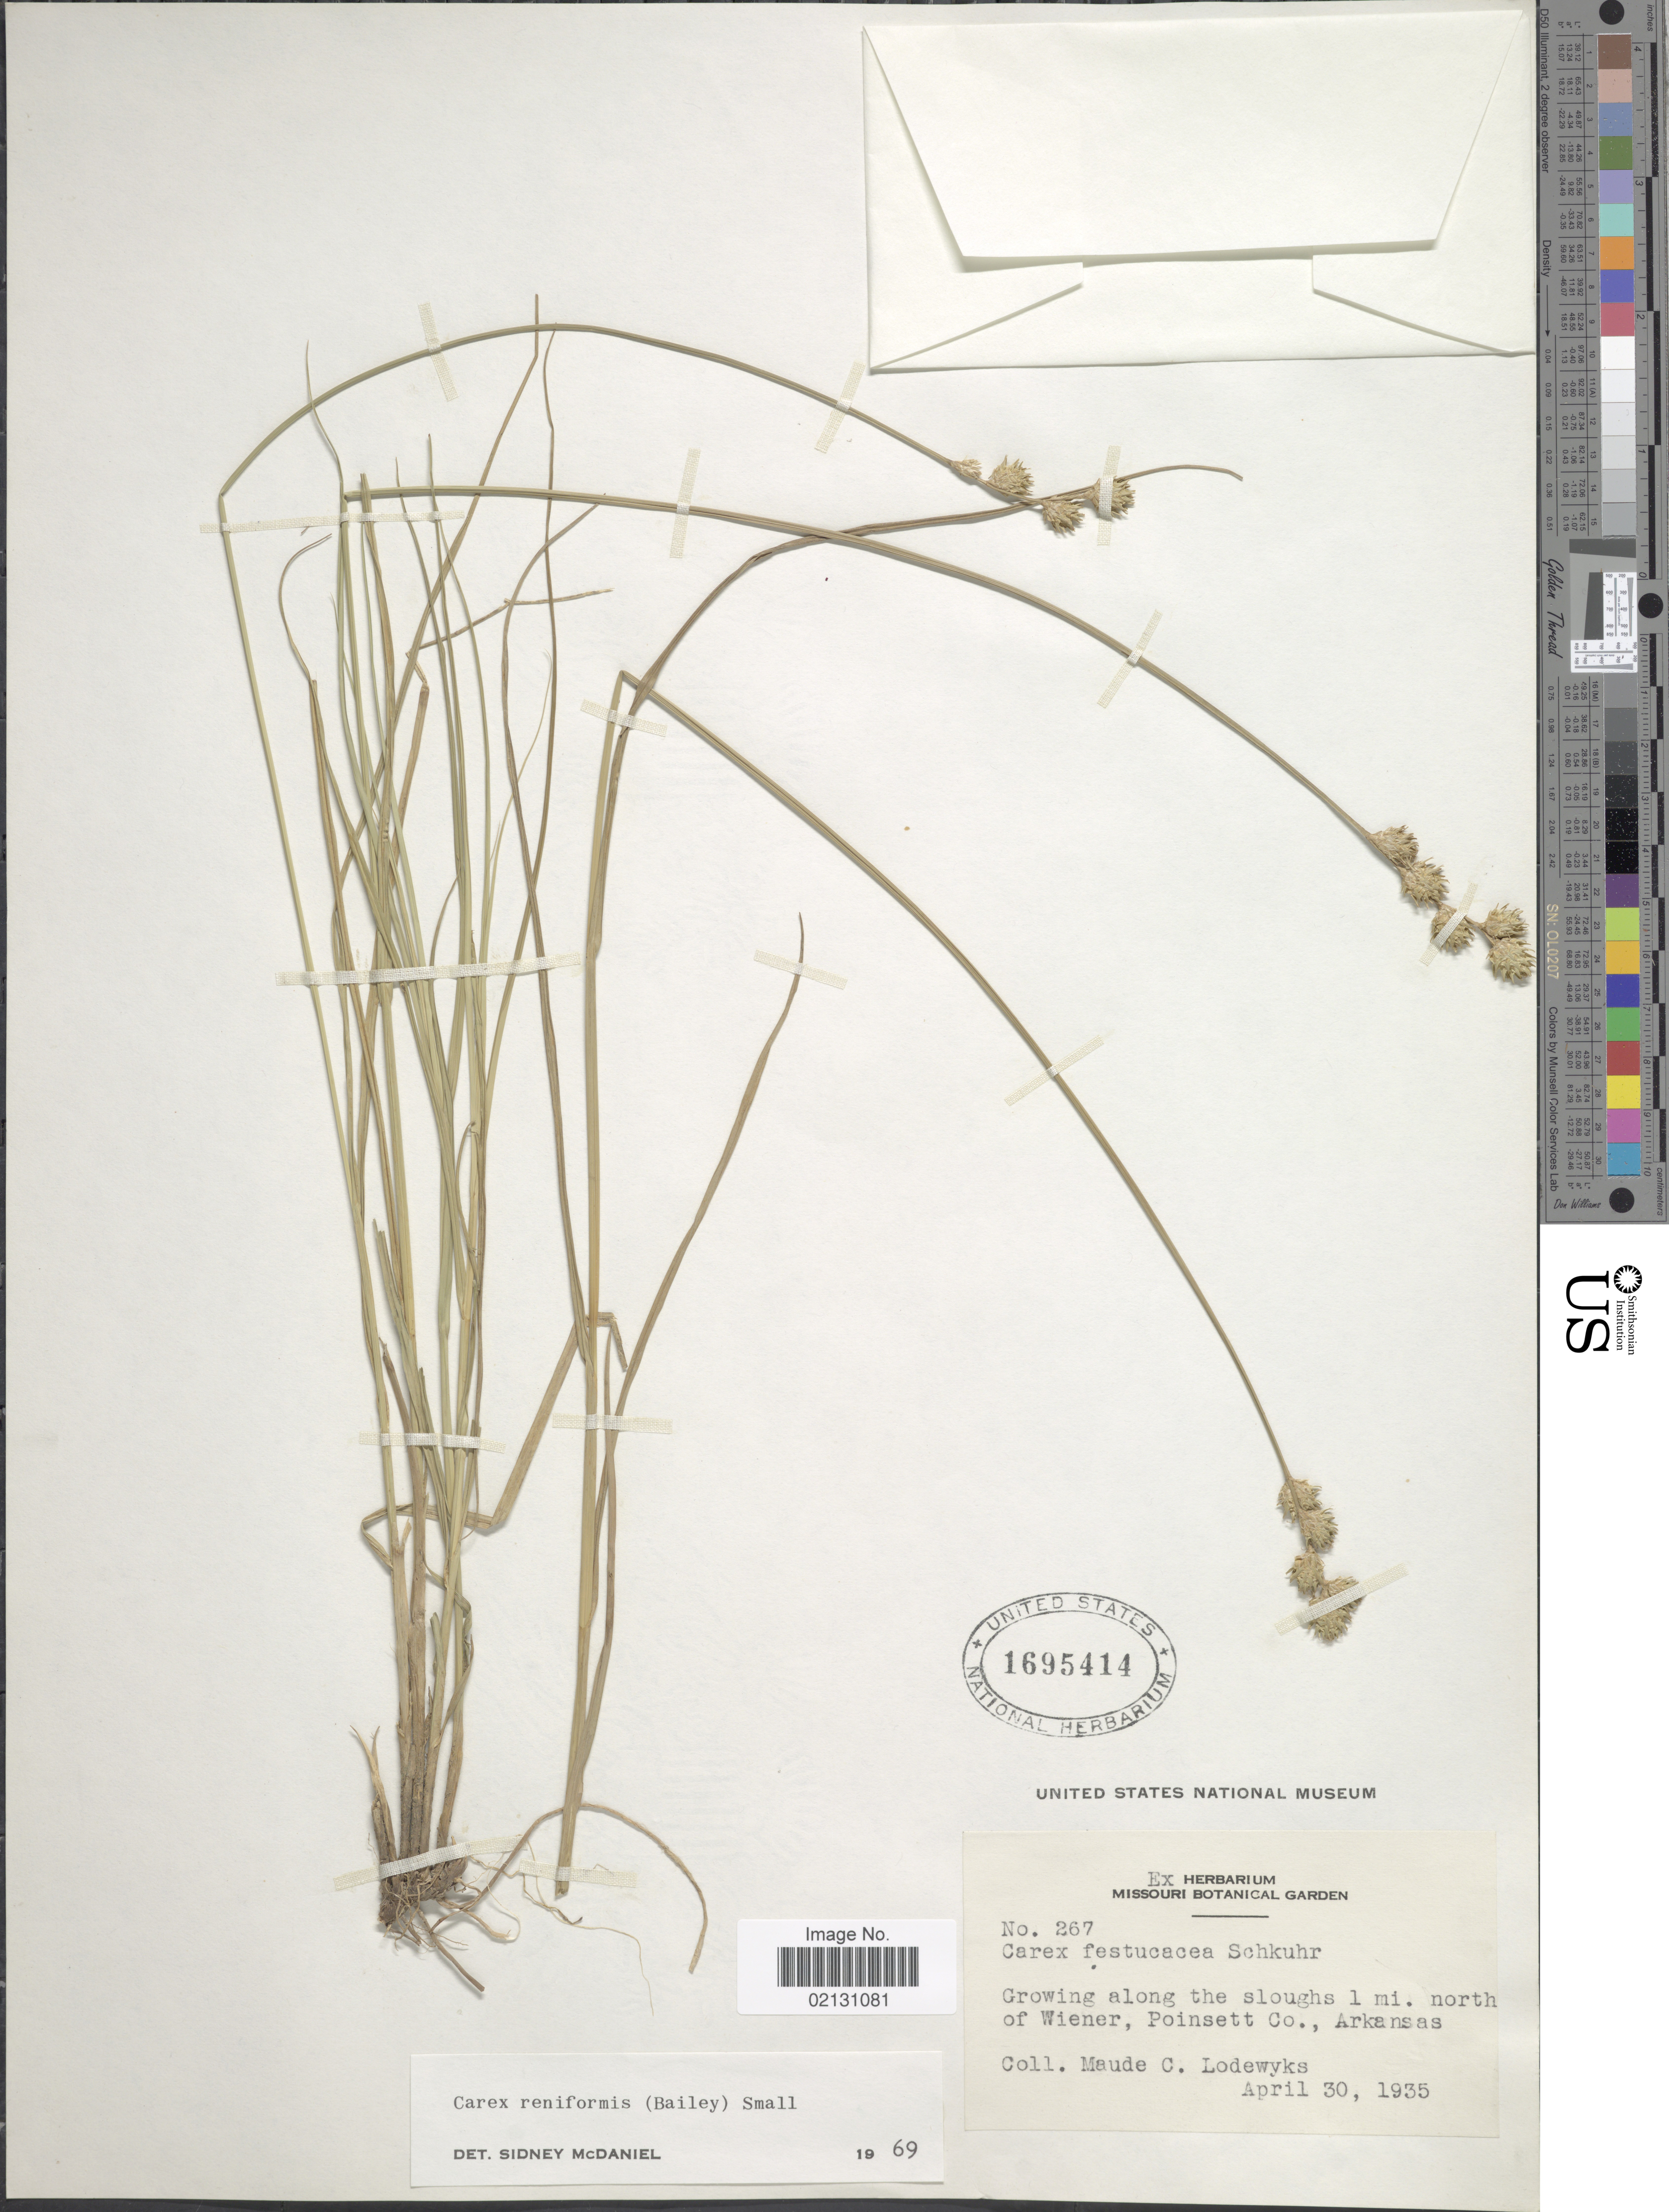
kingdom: Plantae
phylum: Tracheophyta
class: Liliopsida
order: Poales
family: Cyperaceae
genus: Carex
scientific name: Carex reniformis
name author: (L.H. Bailey) Small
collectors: M. Lodewyks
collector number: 267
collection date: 1935-04-30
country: United States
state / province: Arkansas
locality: Growing along the sloughs 1 mi. north of Wiener, Poinsett Co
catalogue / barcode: US 1695414